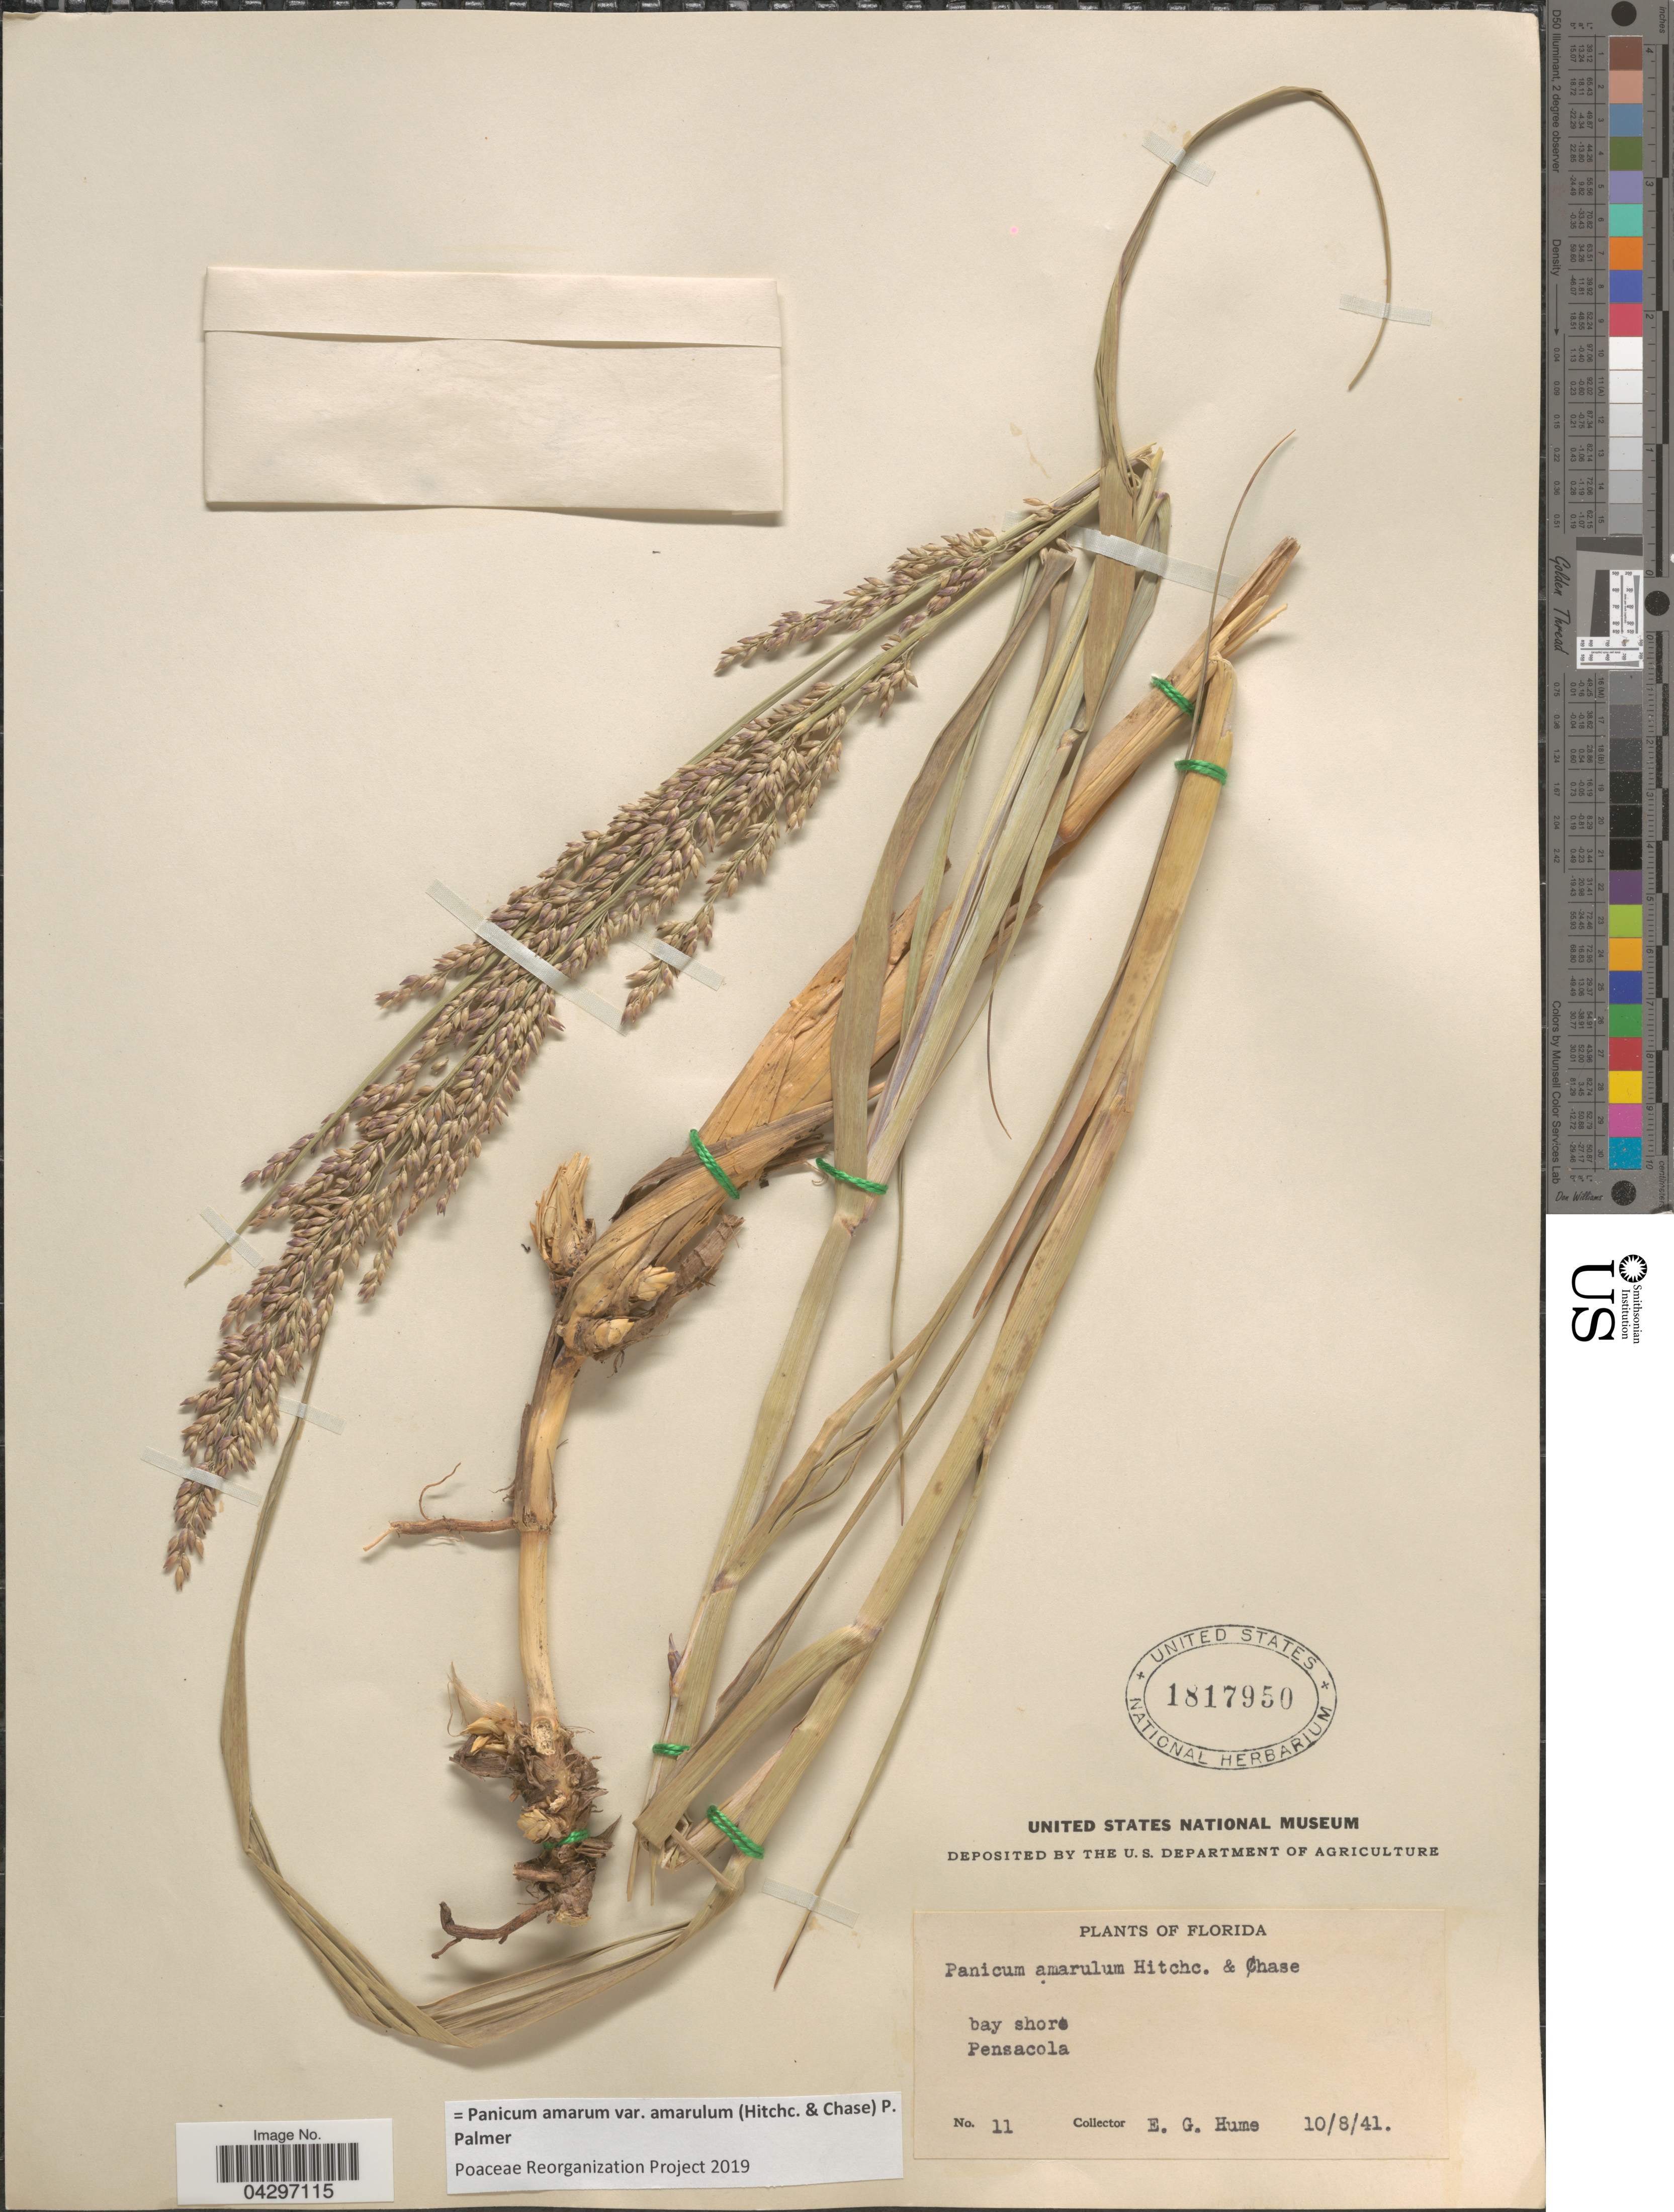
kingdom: Plantae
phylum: Tracheophyta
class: Liliopsida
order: Poales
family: Poaceae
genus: Panicum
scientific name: Panicum amarum var. amarulum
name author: (Hitchc. & Chase) Freckmann & Lelong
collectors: E. Hume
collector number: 11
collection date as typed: Transcribed d/m/y: 8/10/41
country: United States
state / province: Florida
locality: Bay shore. Pensacola.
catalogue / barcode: US 1817950